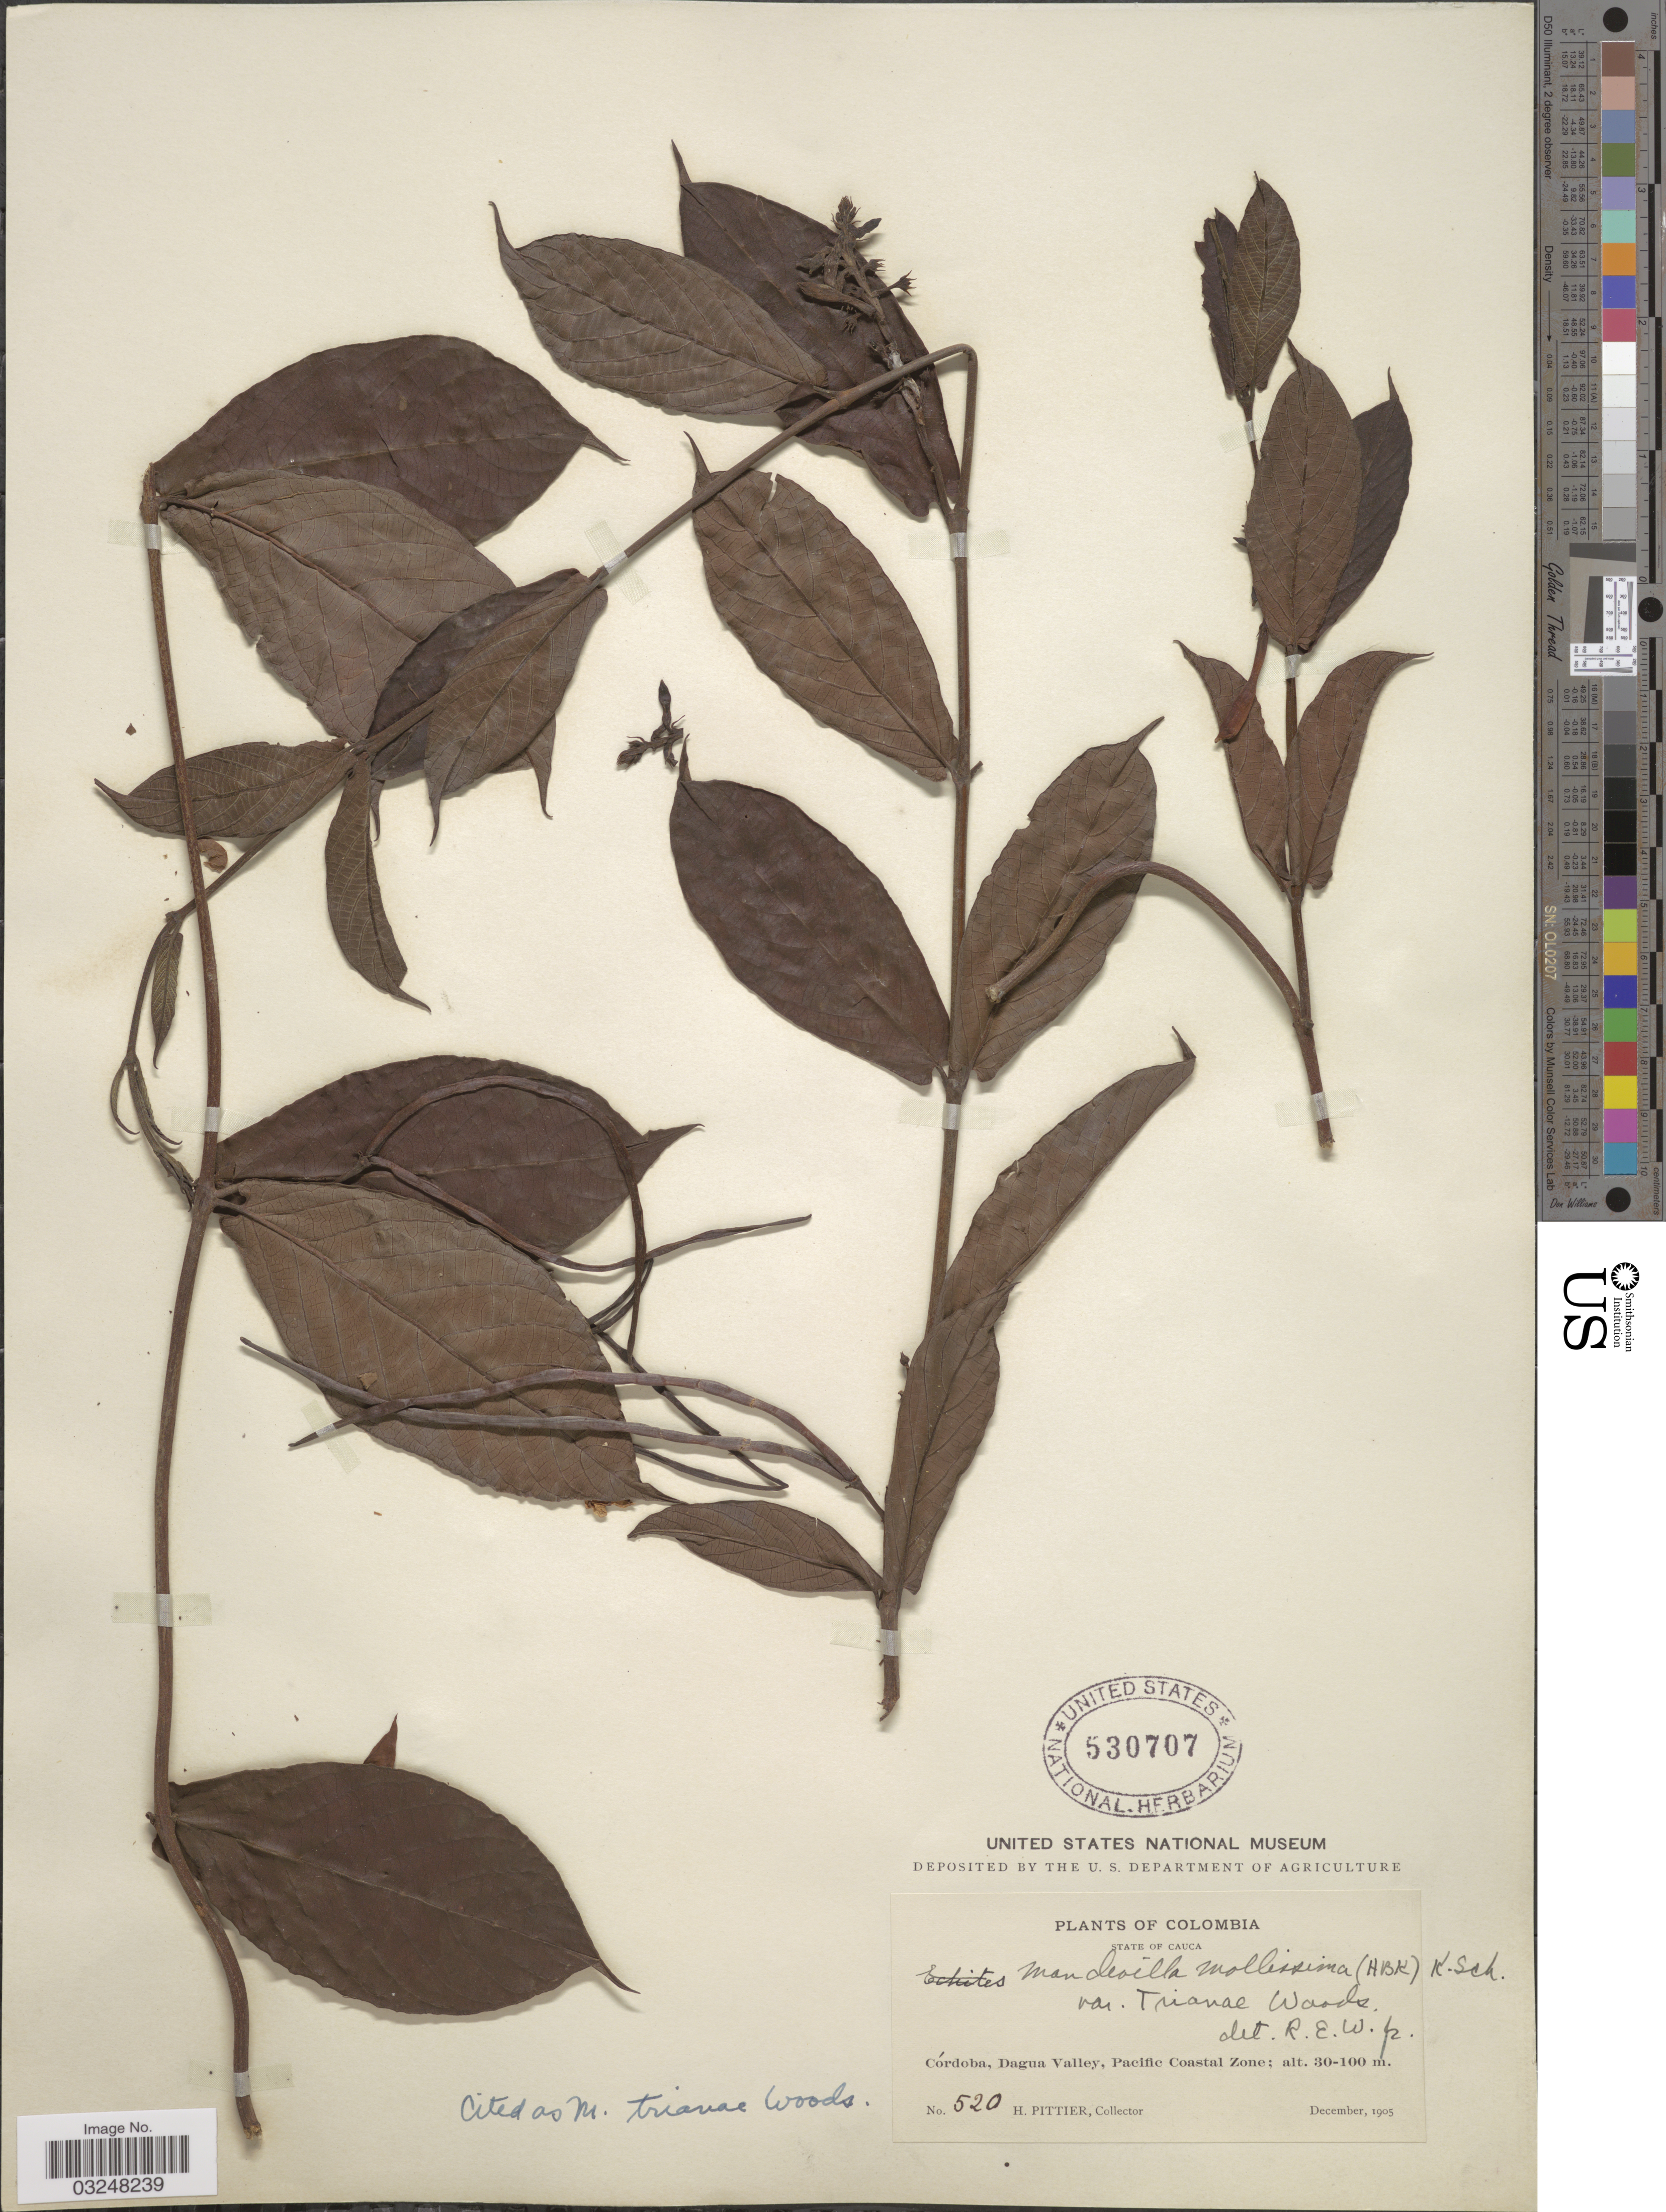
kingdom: Plantae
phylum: Tracheophyta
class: Magnoliopsida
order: Gentianales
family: Apocynaceae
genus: Mandevilla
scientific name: Mandevilla trianae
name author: Woodson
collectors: H. F. Pittier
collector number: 520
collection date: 1905-12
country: Colombia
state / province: Córdoba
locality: Dagua Valley, Pacific Coastal Zone.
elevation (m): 30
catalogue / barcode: US 530707